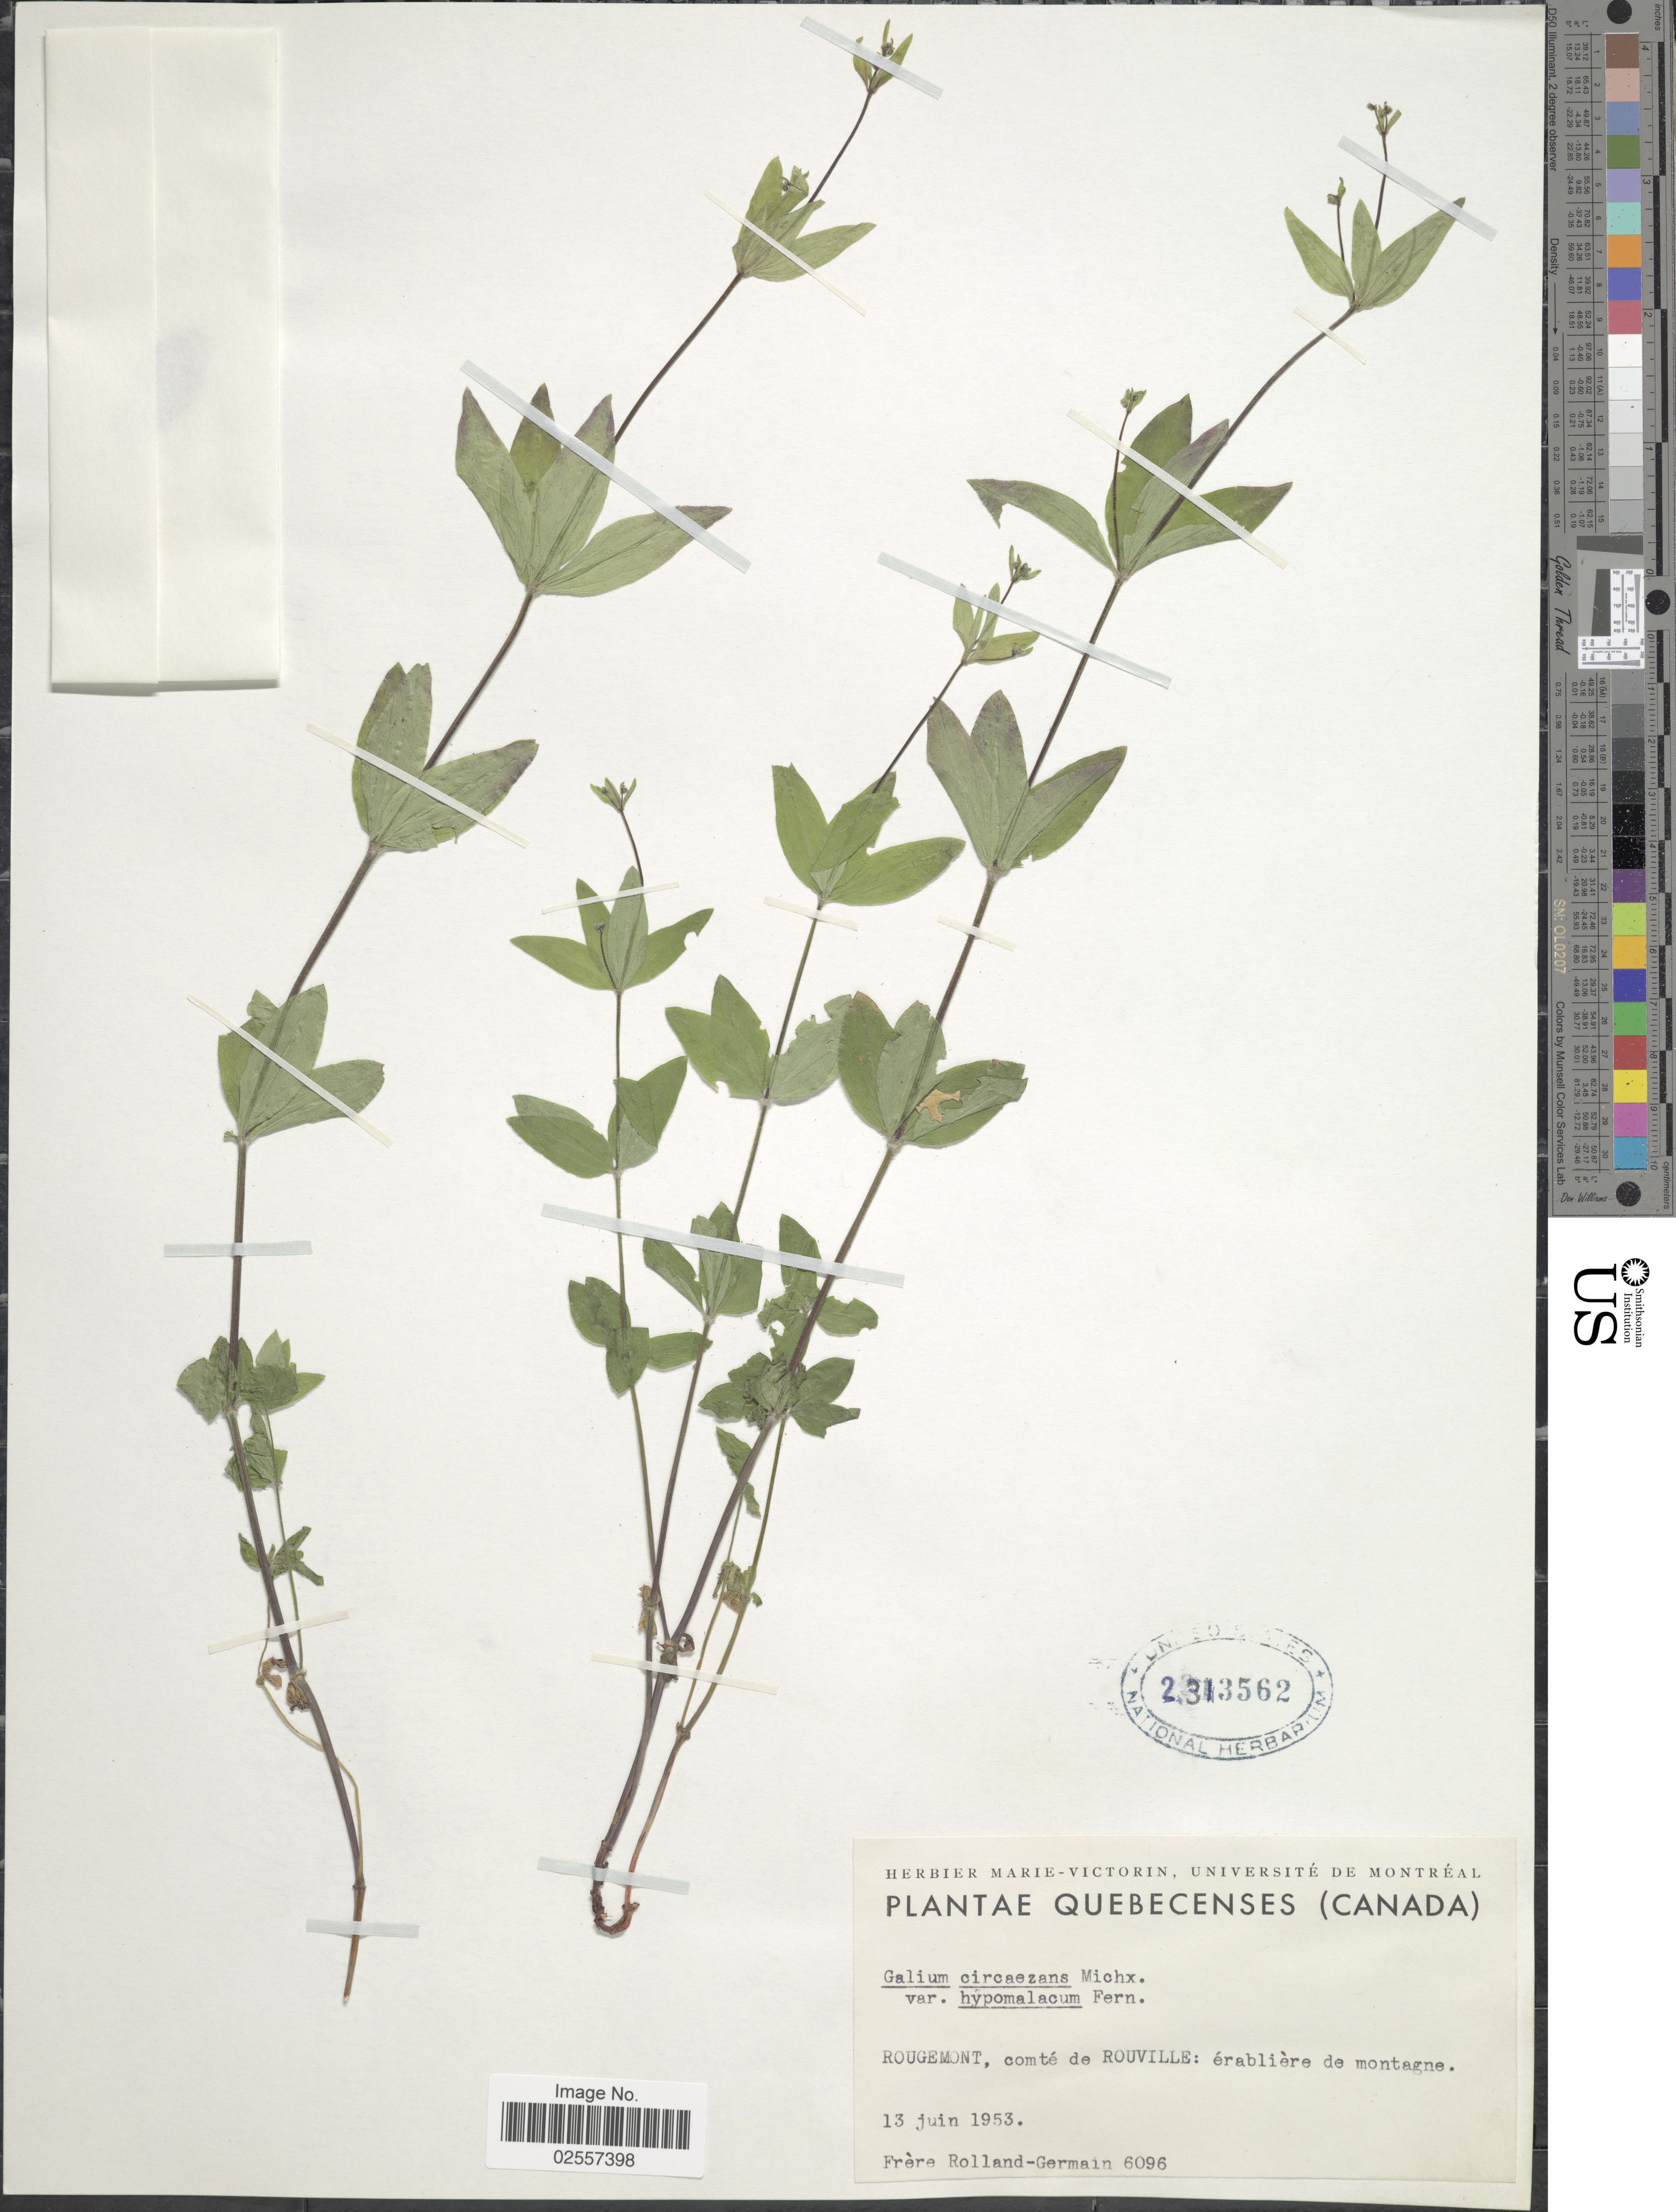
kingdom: Plantae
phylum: Tracheophyta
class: Magnoliopsida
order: Gentianales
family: Rubiaceae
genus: Galium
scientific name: Galium circaezans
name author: Michx.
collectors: Rolland-Germain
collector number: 6096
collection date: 1953-06-13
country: Canada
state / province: Quebec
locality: Rougemont, comté de Rouville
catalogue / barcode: US 2313562